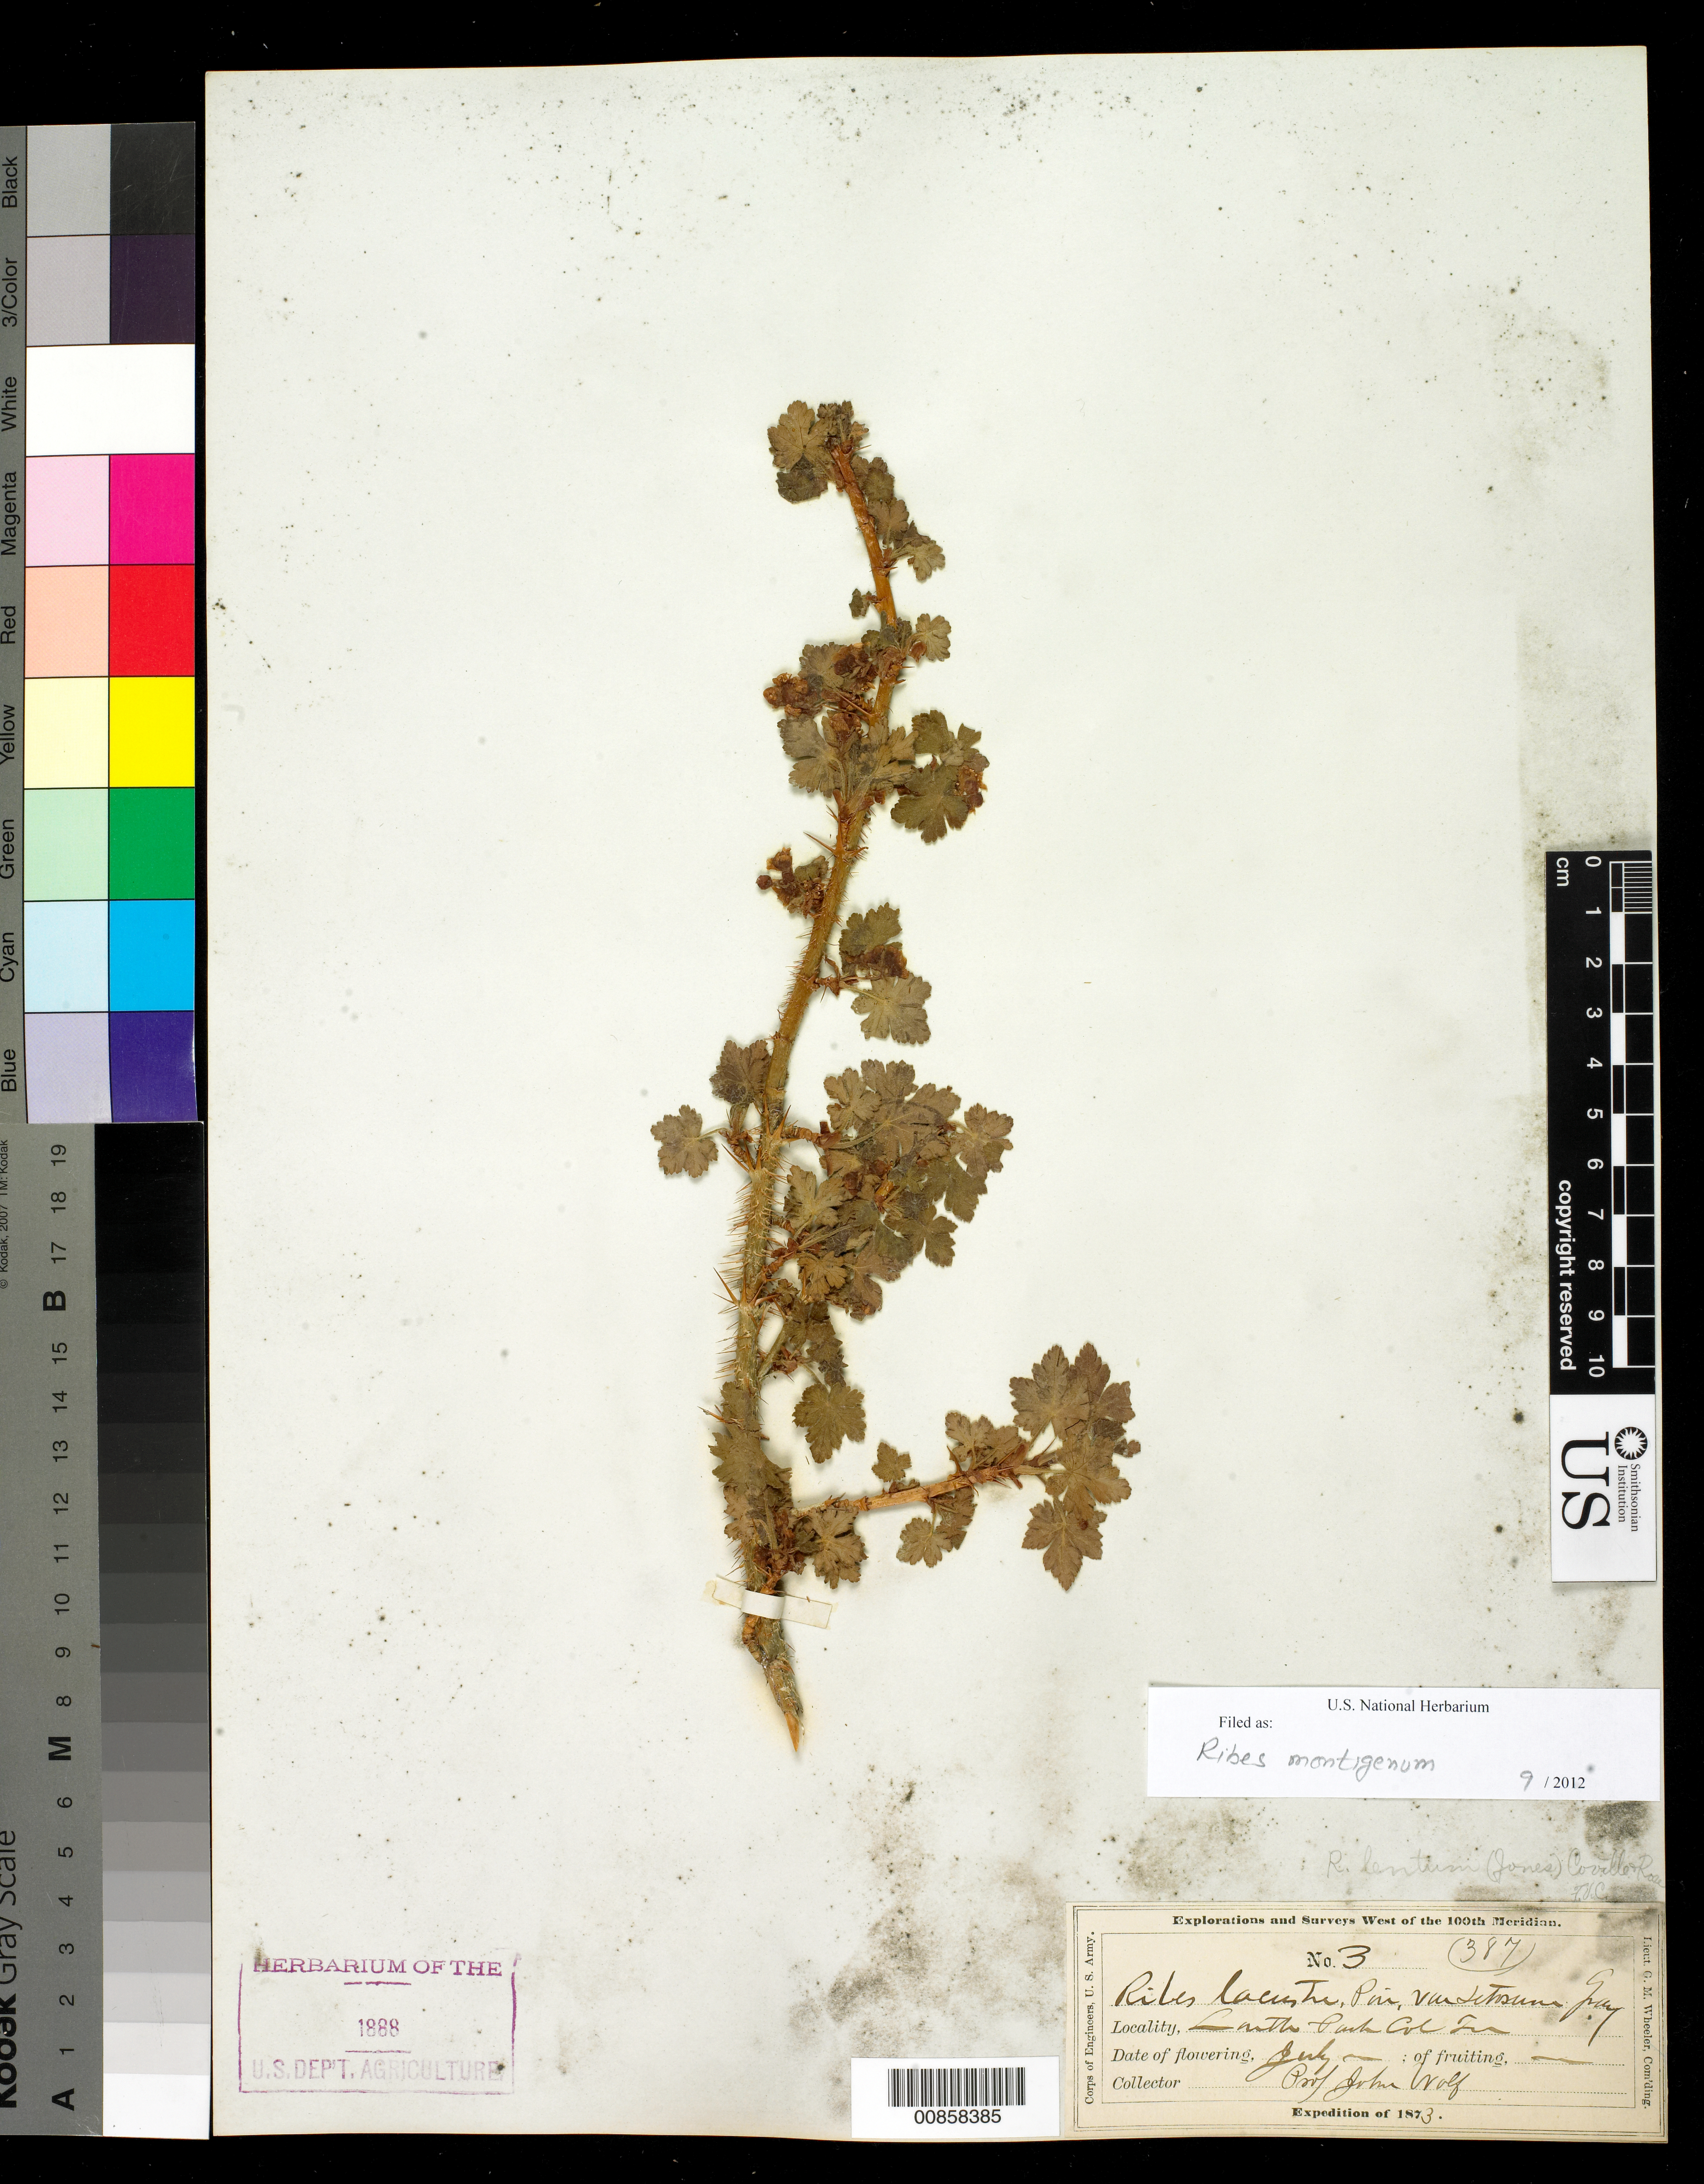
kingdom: Plantae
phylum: Tracheophyta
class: Magnoliopsida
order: Saxifragales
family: Grossulariaceae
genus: Ribes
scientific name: Ribes montigenum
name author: McClatchie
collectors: J. Wolf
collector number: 3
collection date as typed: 1873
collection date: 1873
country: United States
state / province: Colorado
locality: South Park